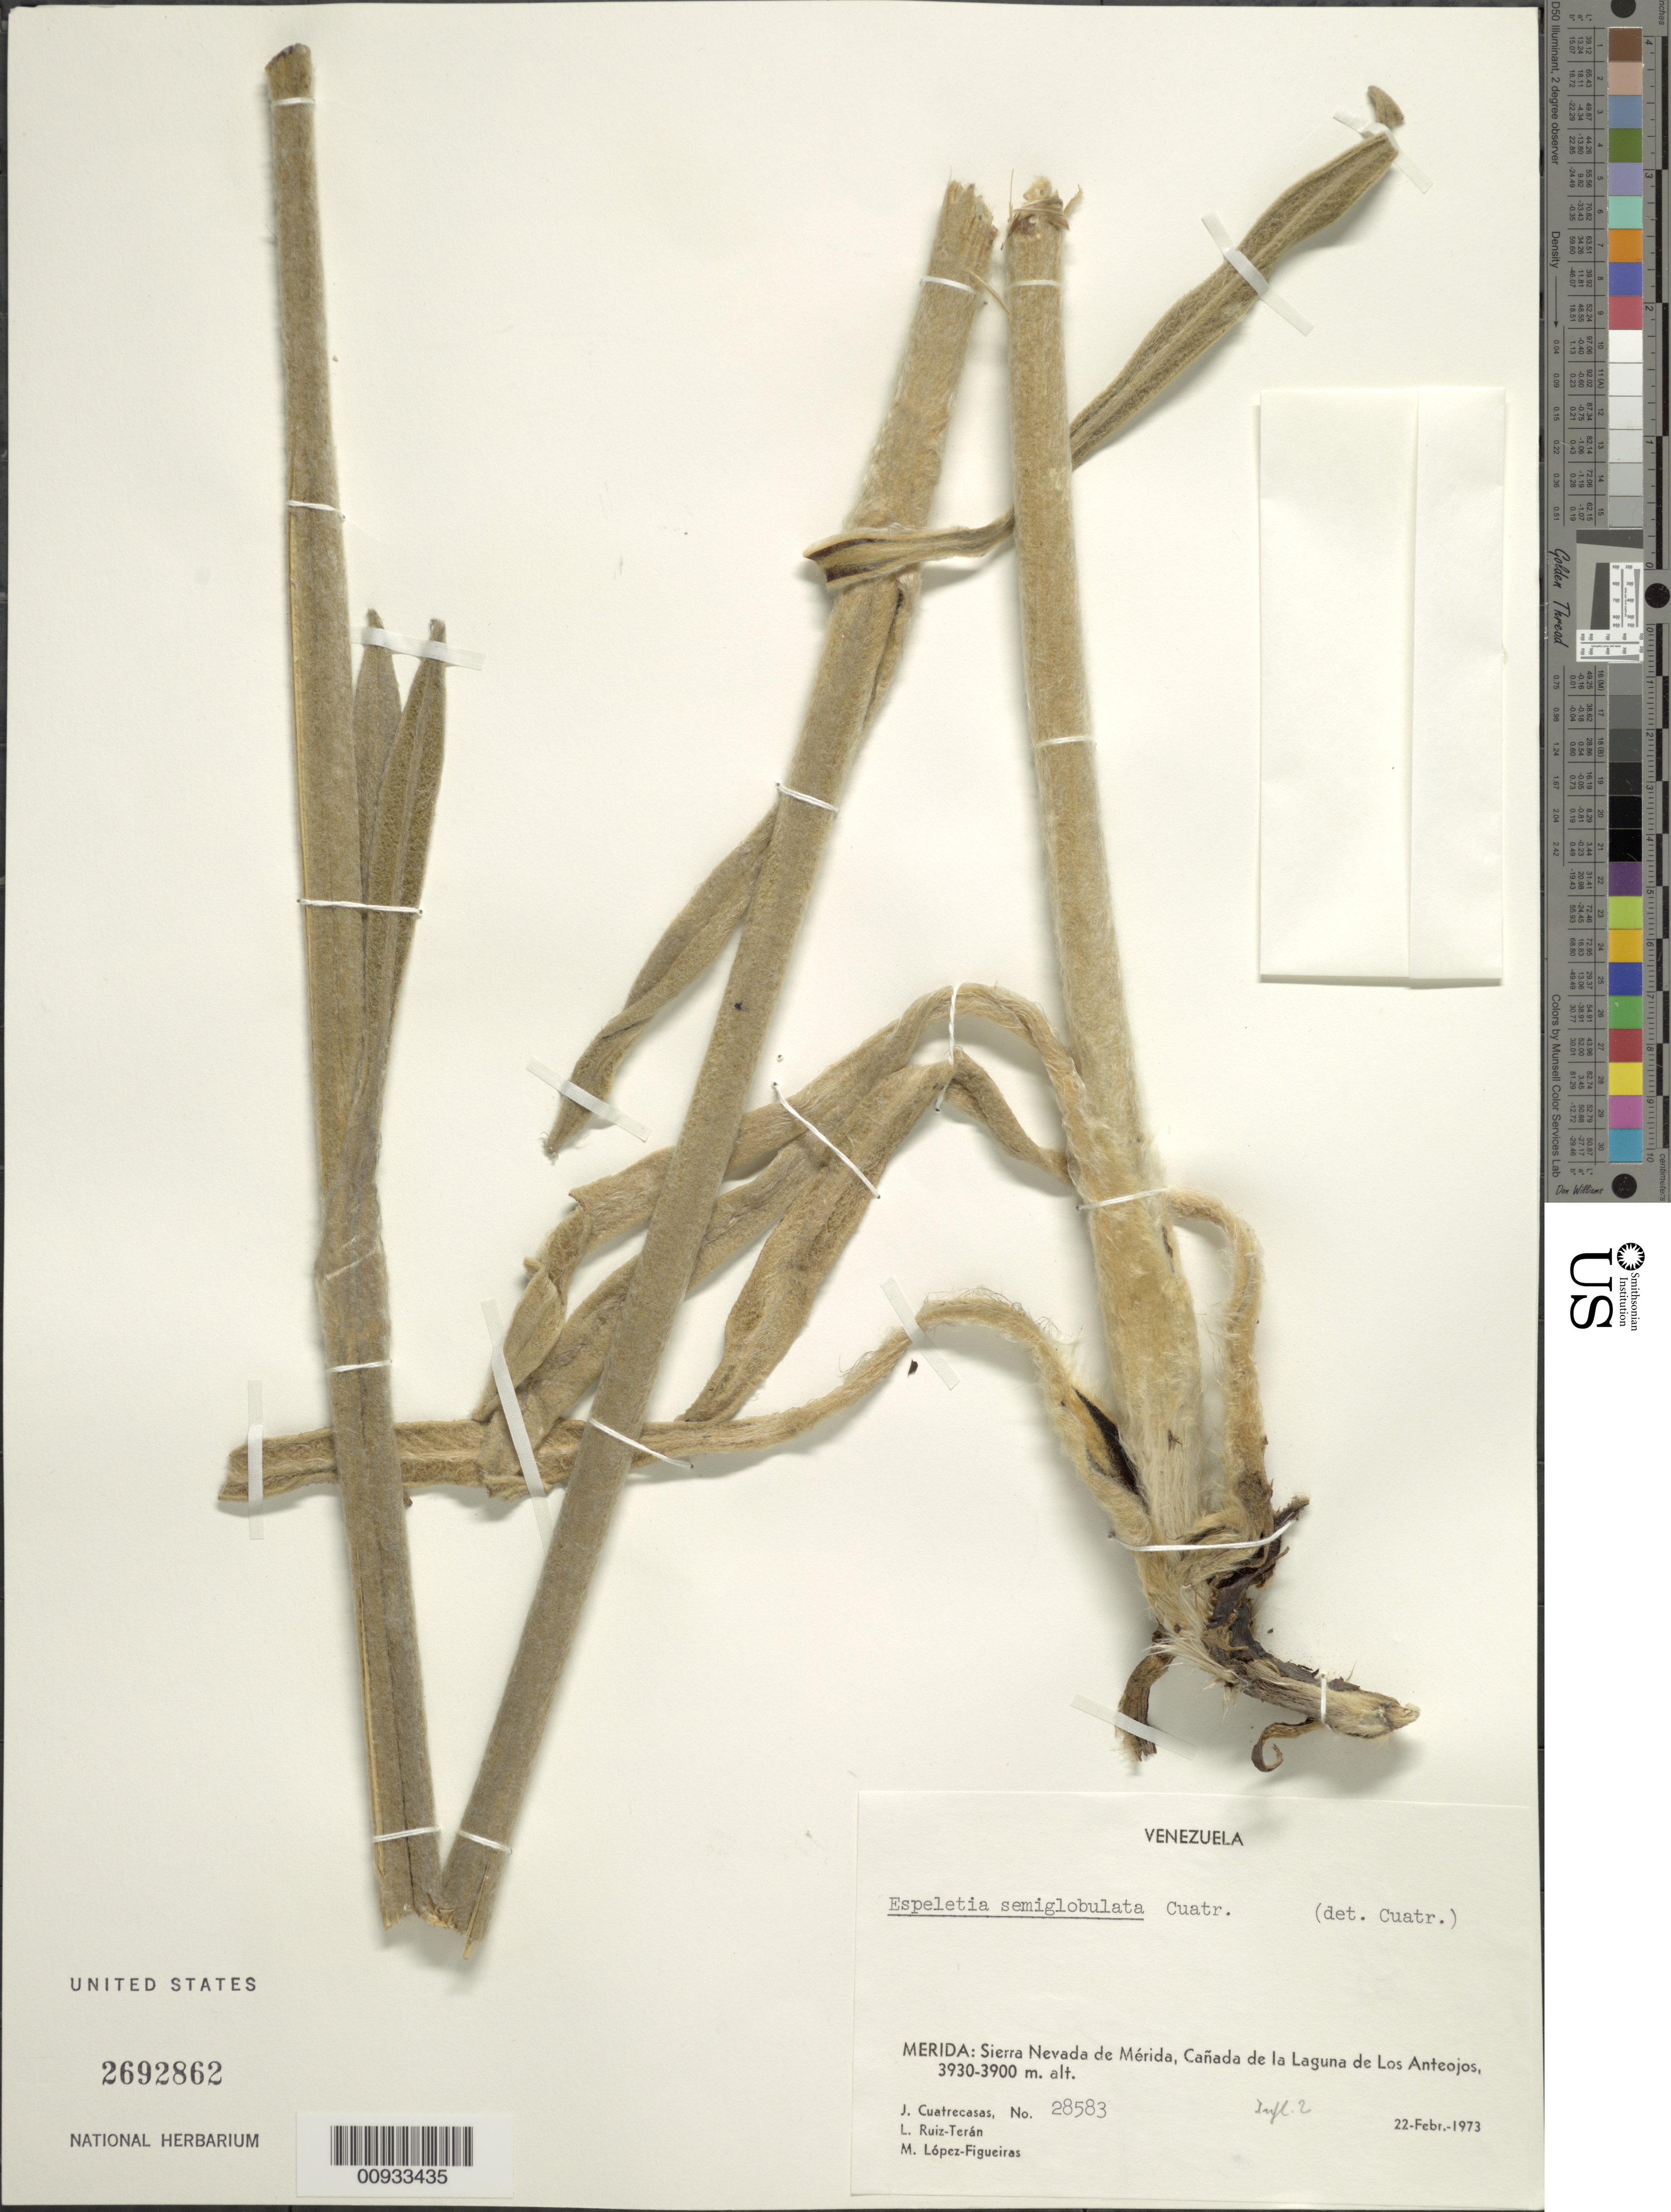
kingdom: Plantae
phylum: Tracheophyta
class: Magnoliopsida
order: Asterales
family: Asteraceae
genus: Espeletia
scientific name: Espeletia semiglobulata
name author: Cuatrec.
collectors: J. Cuatrecasas, L. E. Ruíz-Terán & M. López Figueiras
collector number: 28583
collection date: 1973-02-22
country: Venezuela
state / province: Mérida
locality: Sierra Nevada de Merida, Canada de la Laguna de Los Anteojos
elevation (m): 3900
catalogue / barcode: US 2692862